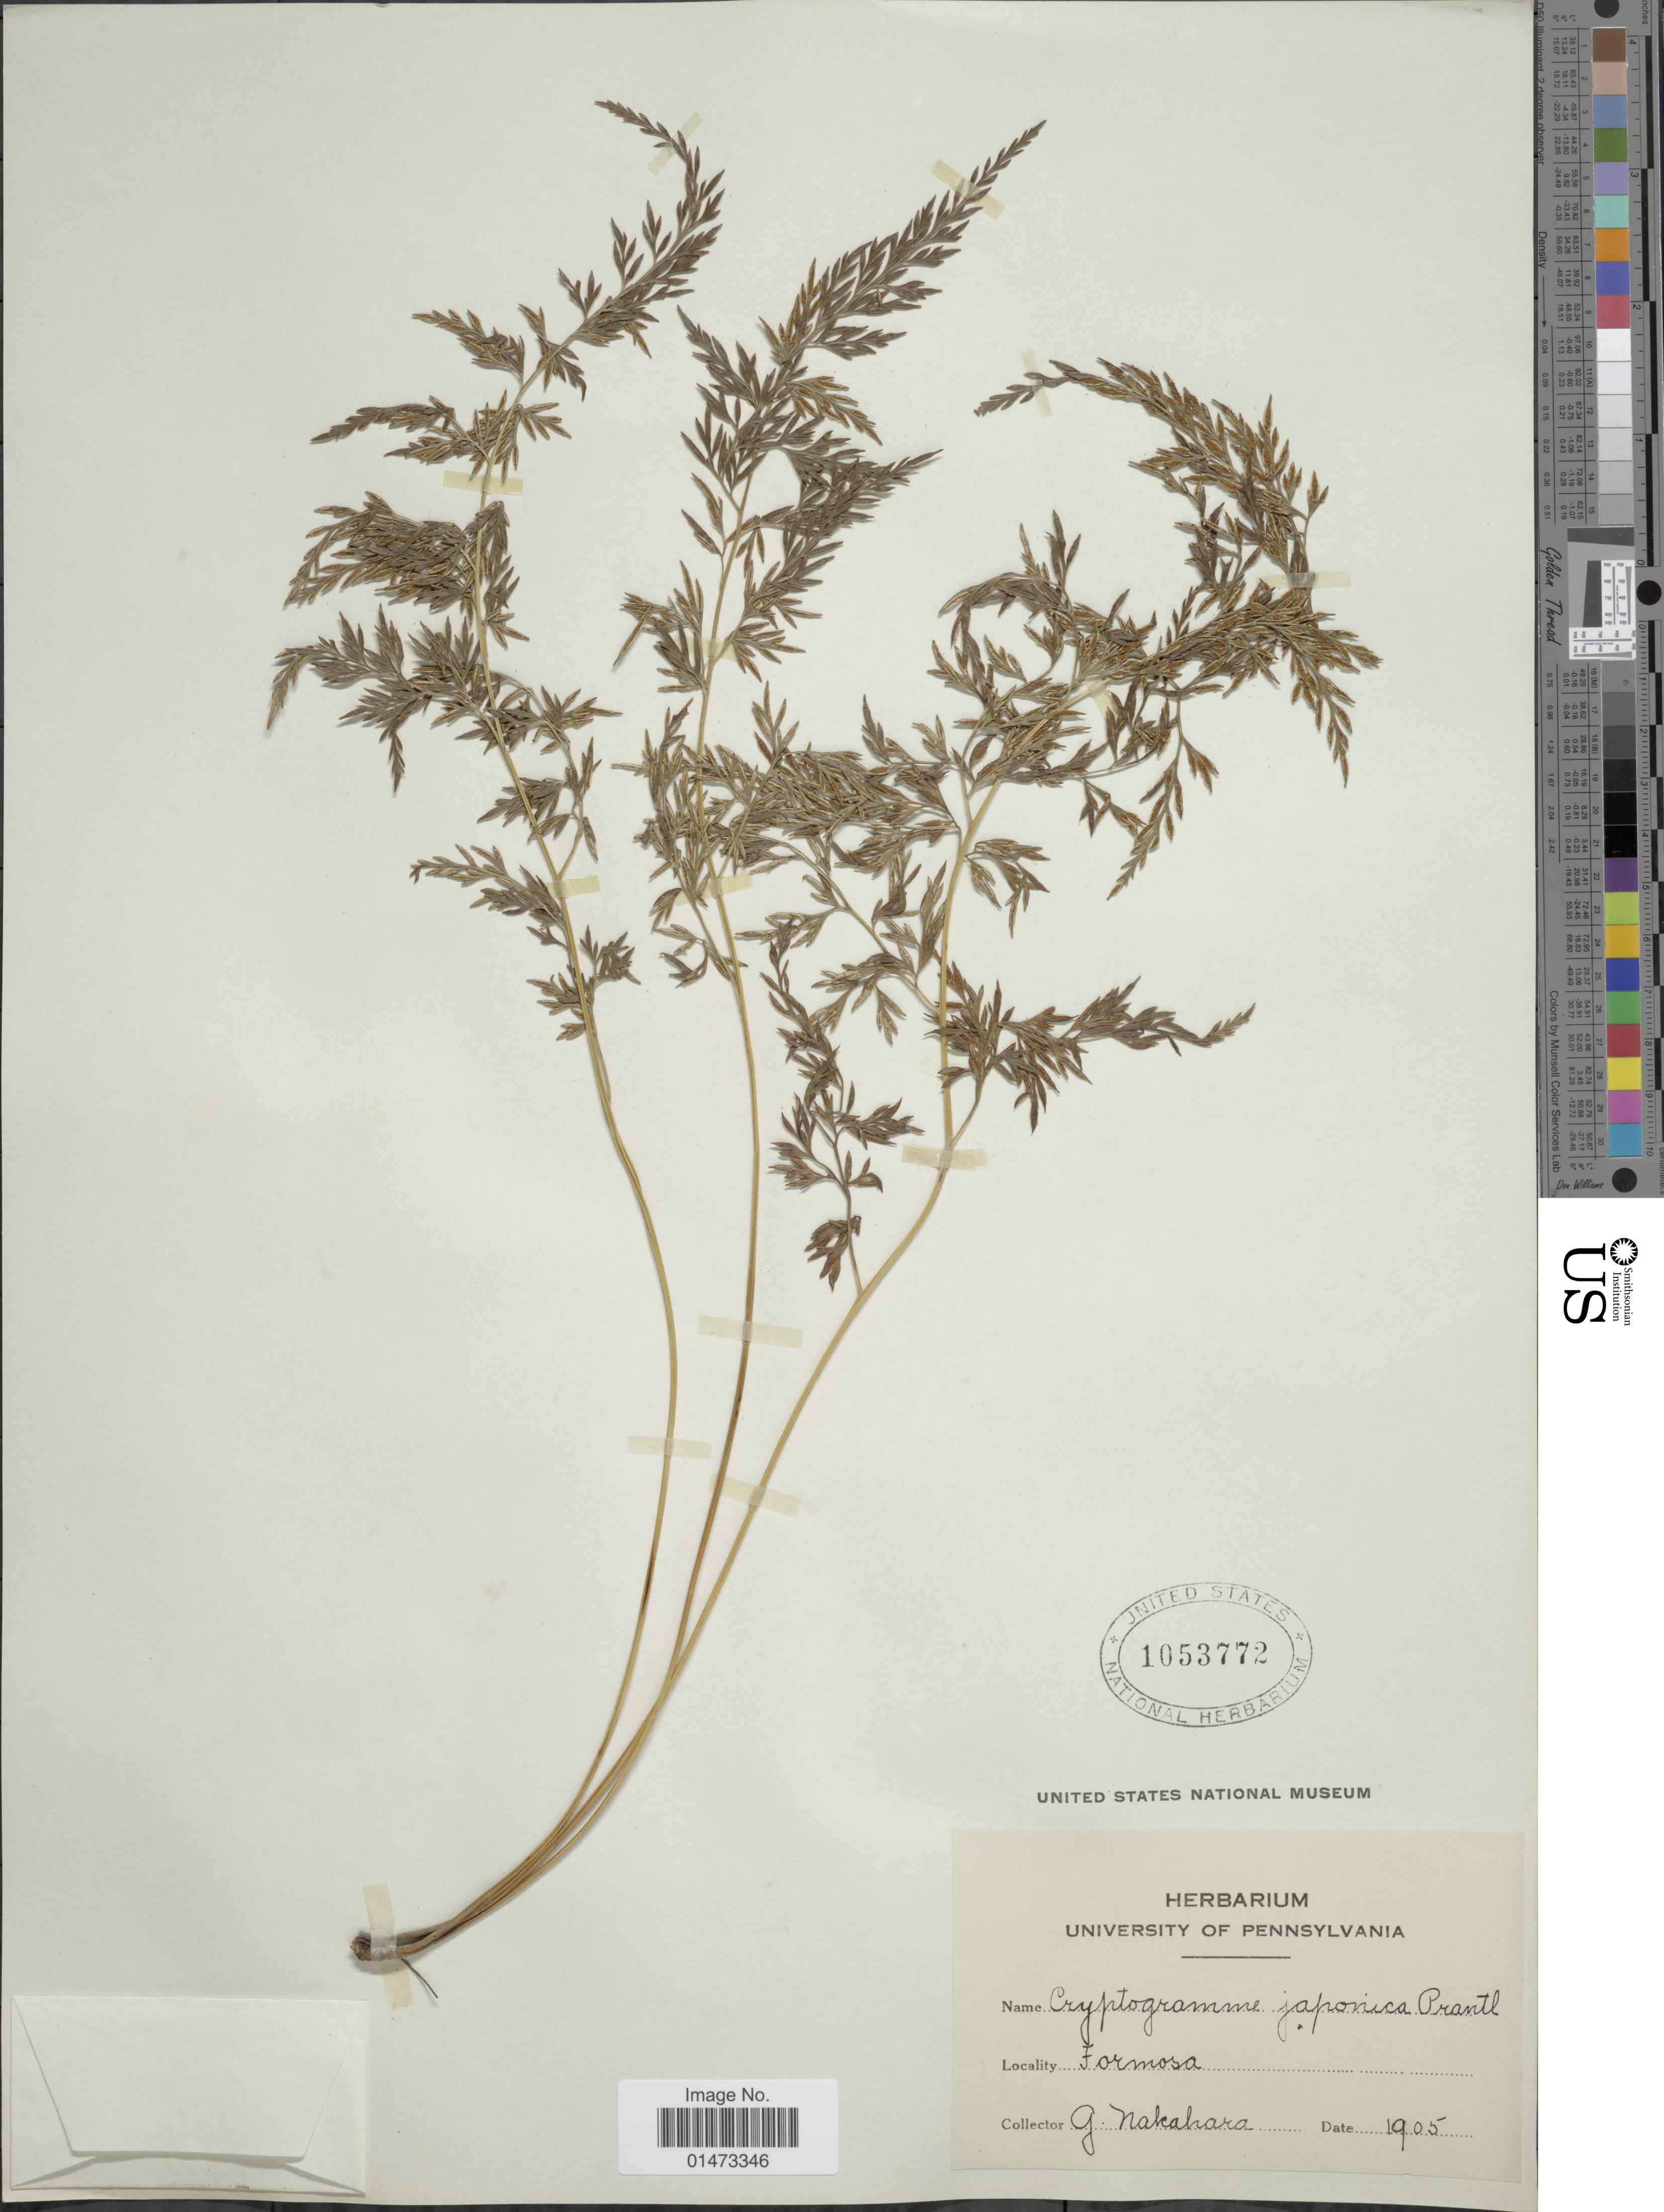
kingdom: Plantae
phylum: Tracheophyta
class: Polypodiopsida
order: Polypodiales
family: Pteridaceae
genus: Onychium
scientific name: Onychium japonicum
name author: (Thunb.) Kunze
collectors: G. Nakahara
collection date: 1905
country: Taiwan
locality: Formosa.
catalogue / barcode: US 1053772